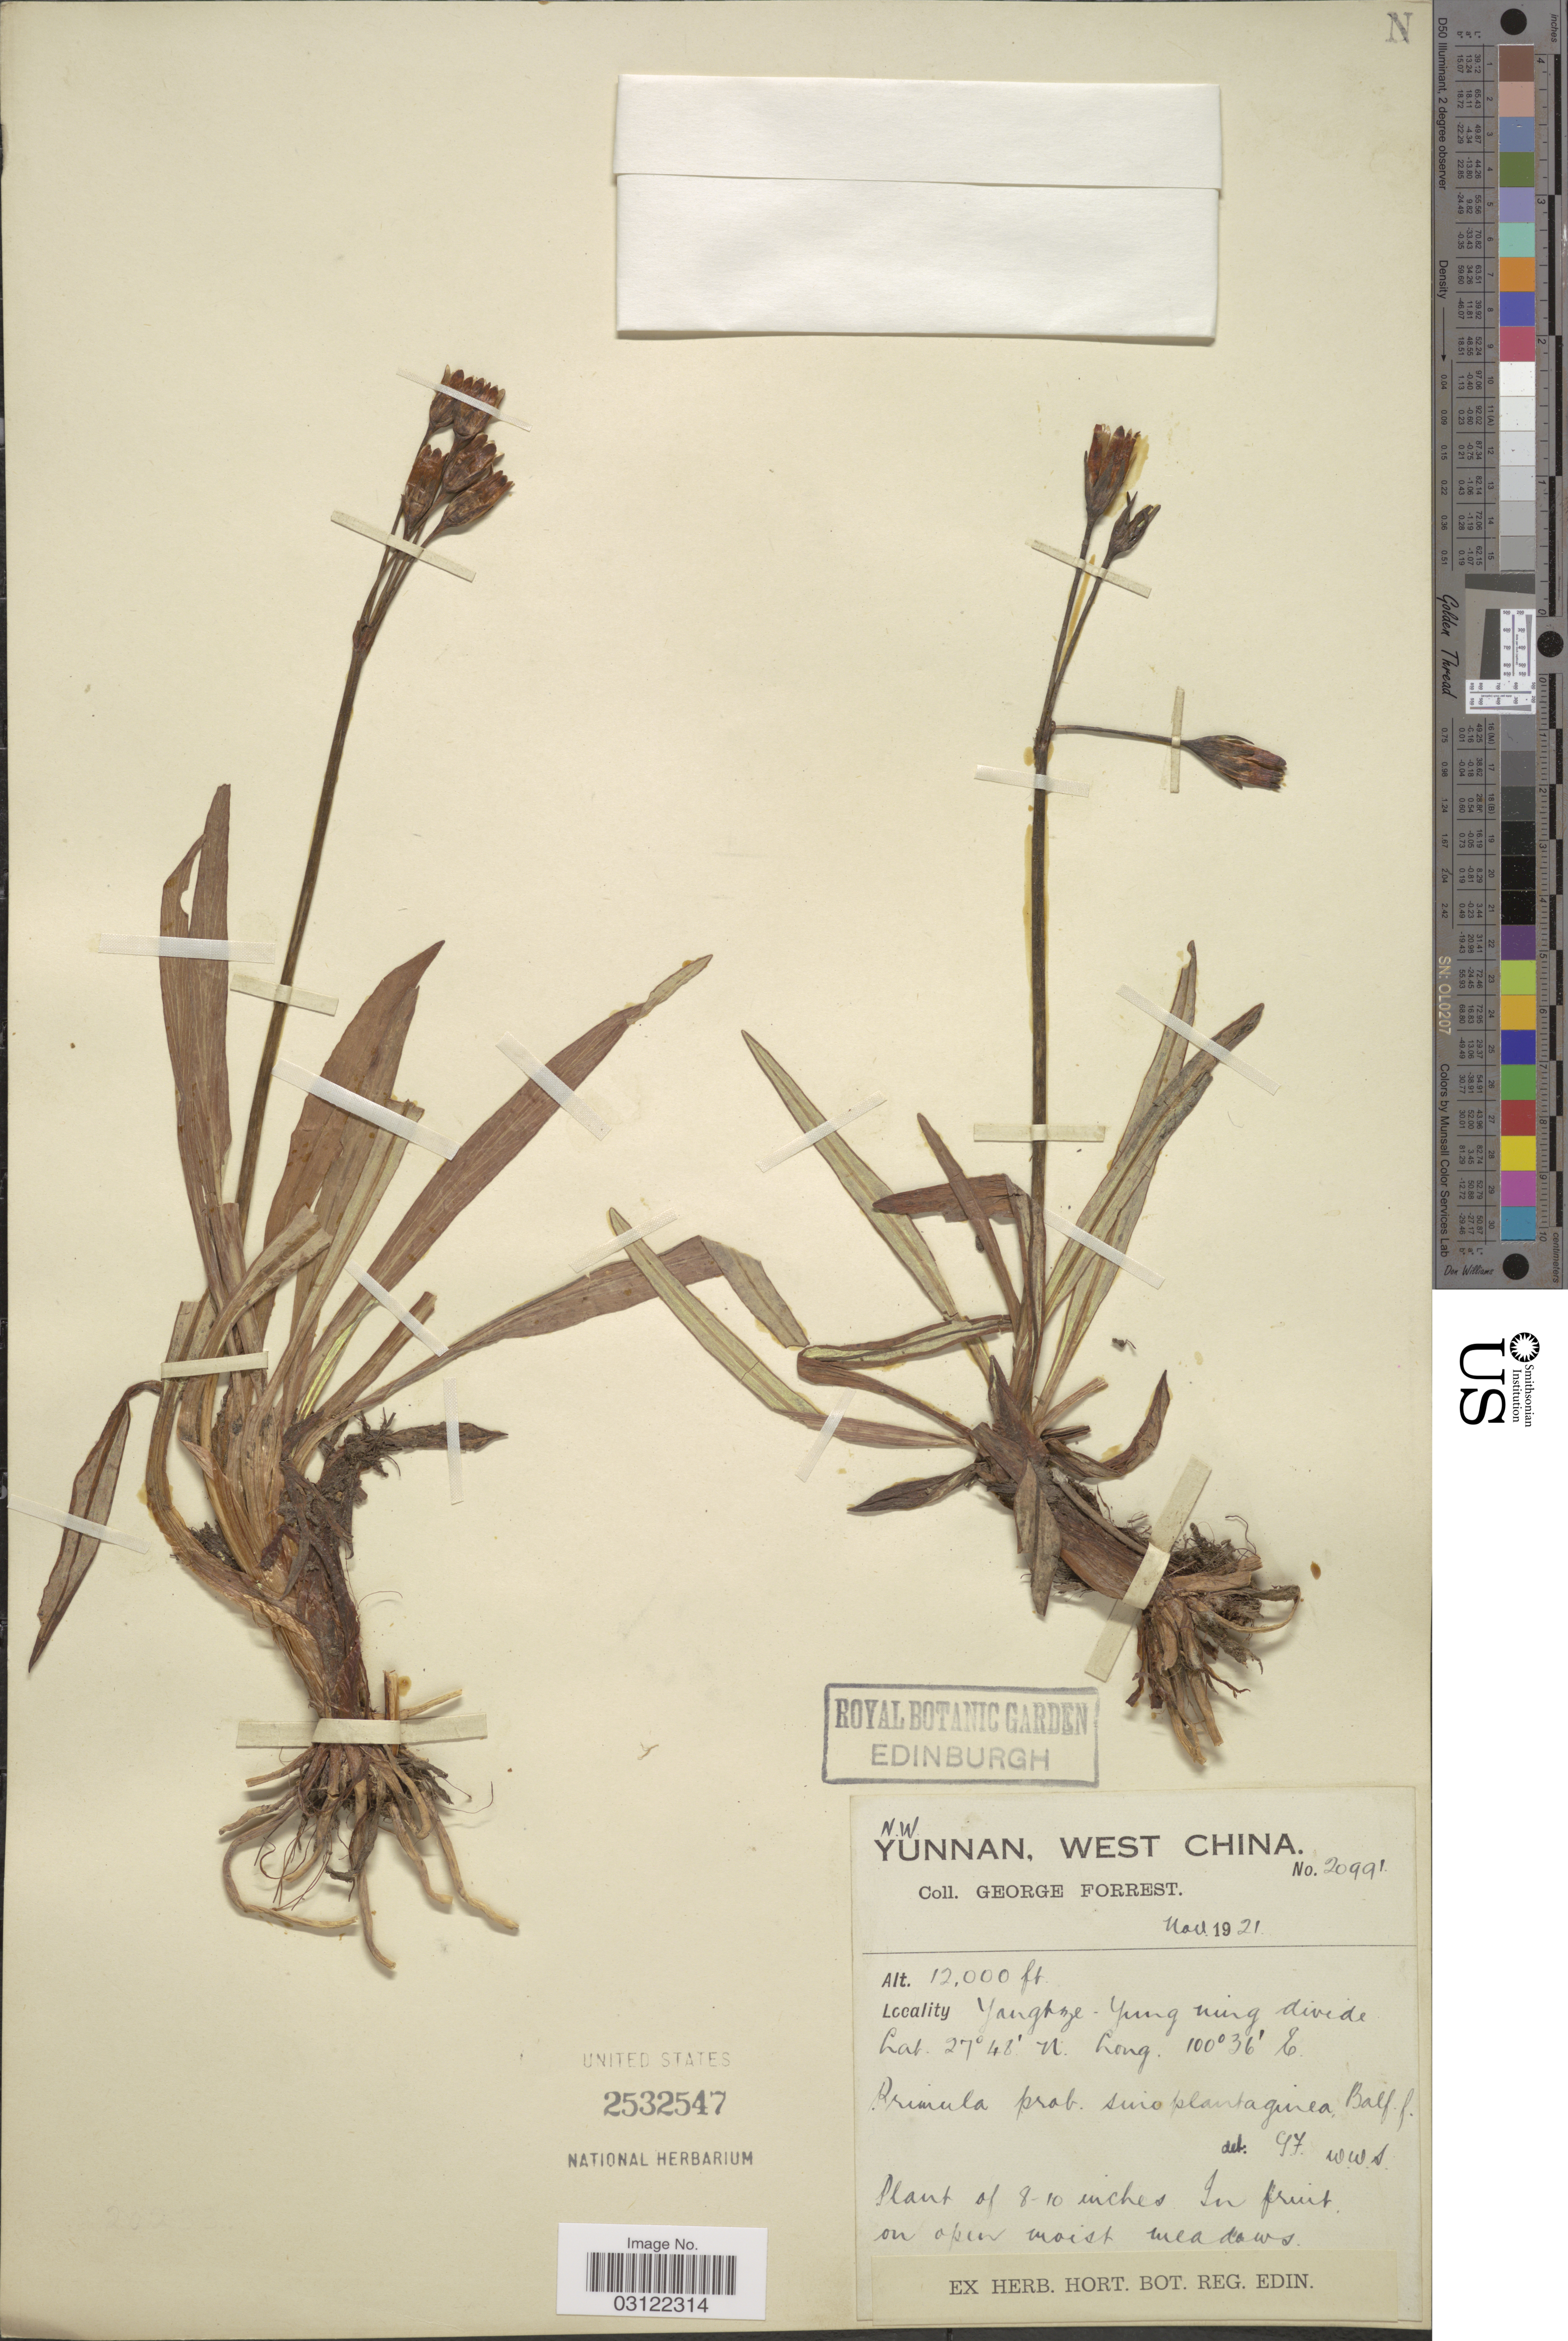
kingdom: Plantae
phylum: Tracheophyta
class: Magnoliopsida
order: Ericales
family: Primulaceae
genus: Primula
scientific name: Primula sinoplantaginea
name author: Balf. f.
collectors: G. Forrest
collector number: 20991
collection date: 1921-11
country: China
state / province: Yunnan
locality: N. W. Yunnan, West China. Yangtze-Yung ming divide.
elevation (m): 3658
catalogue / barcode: US 2532547